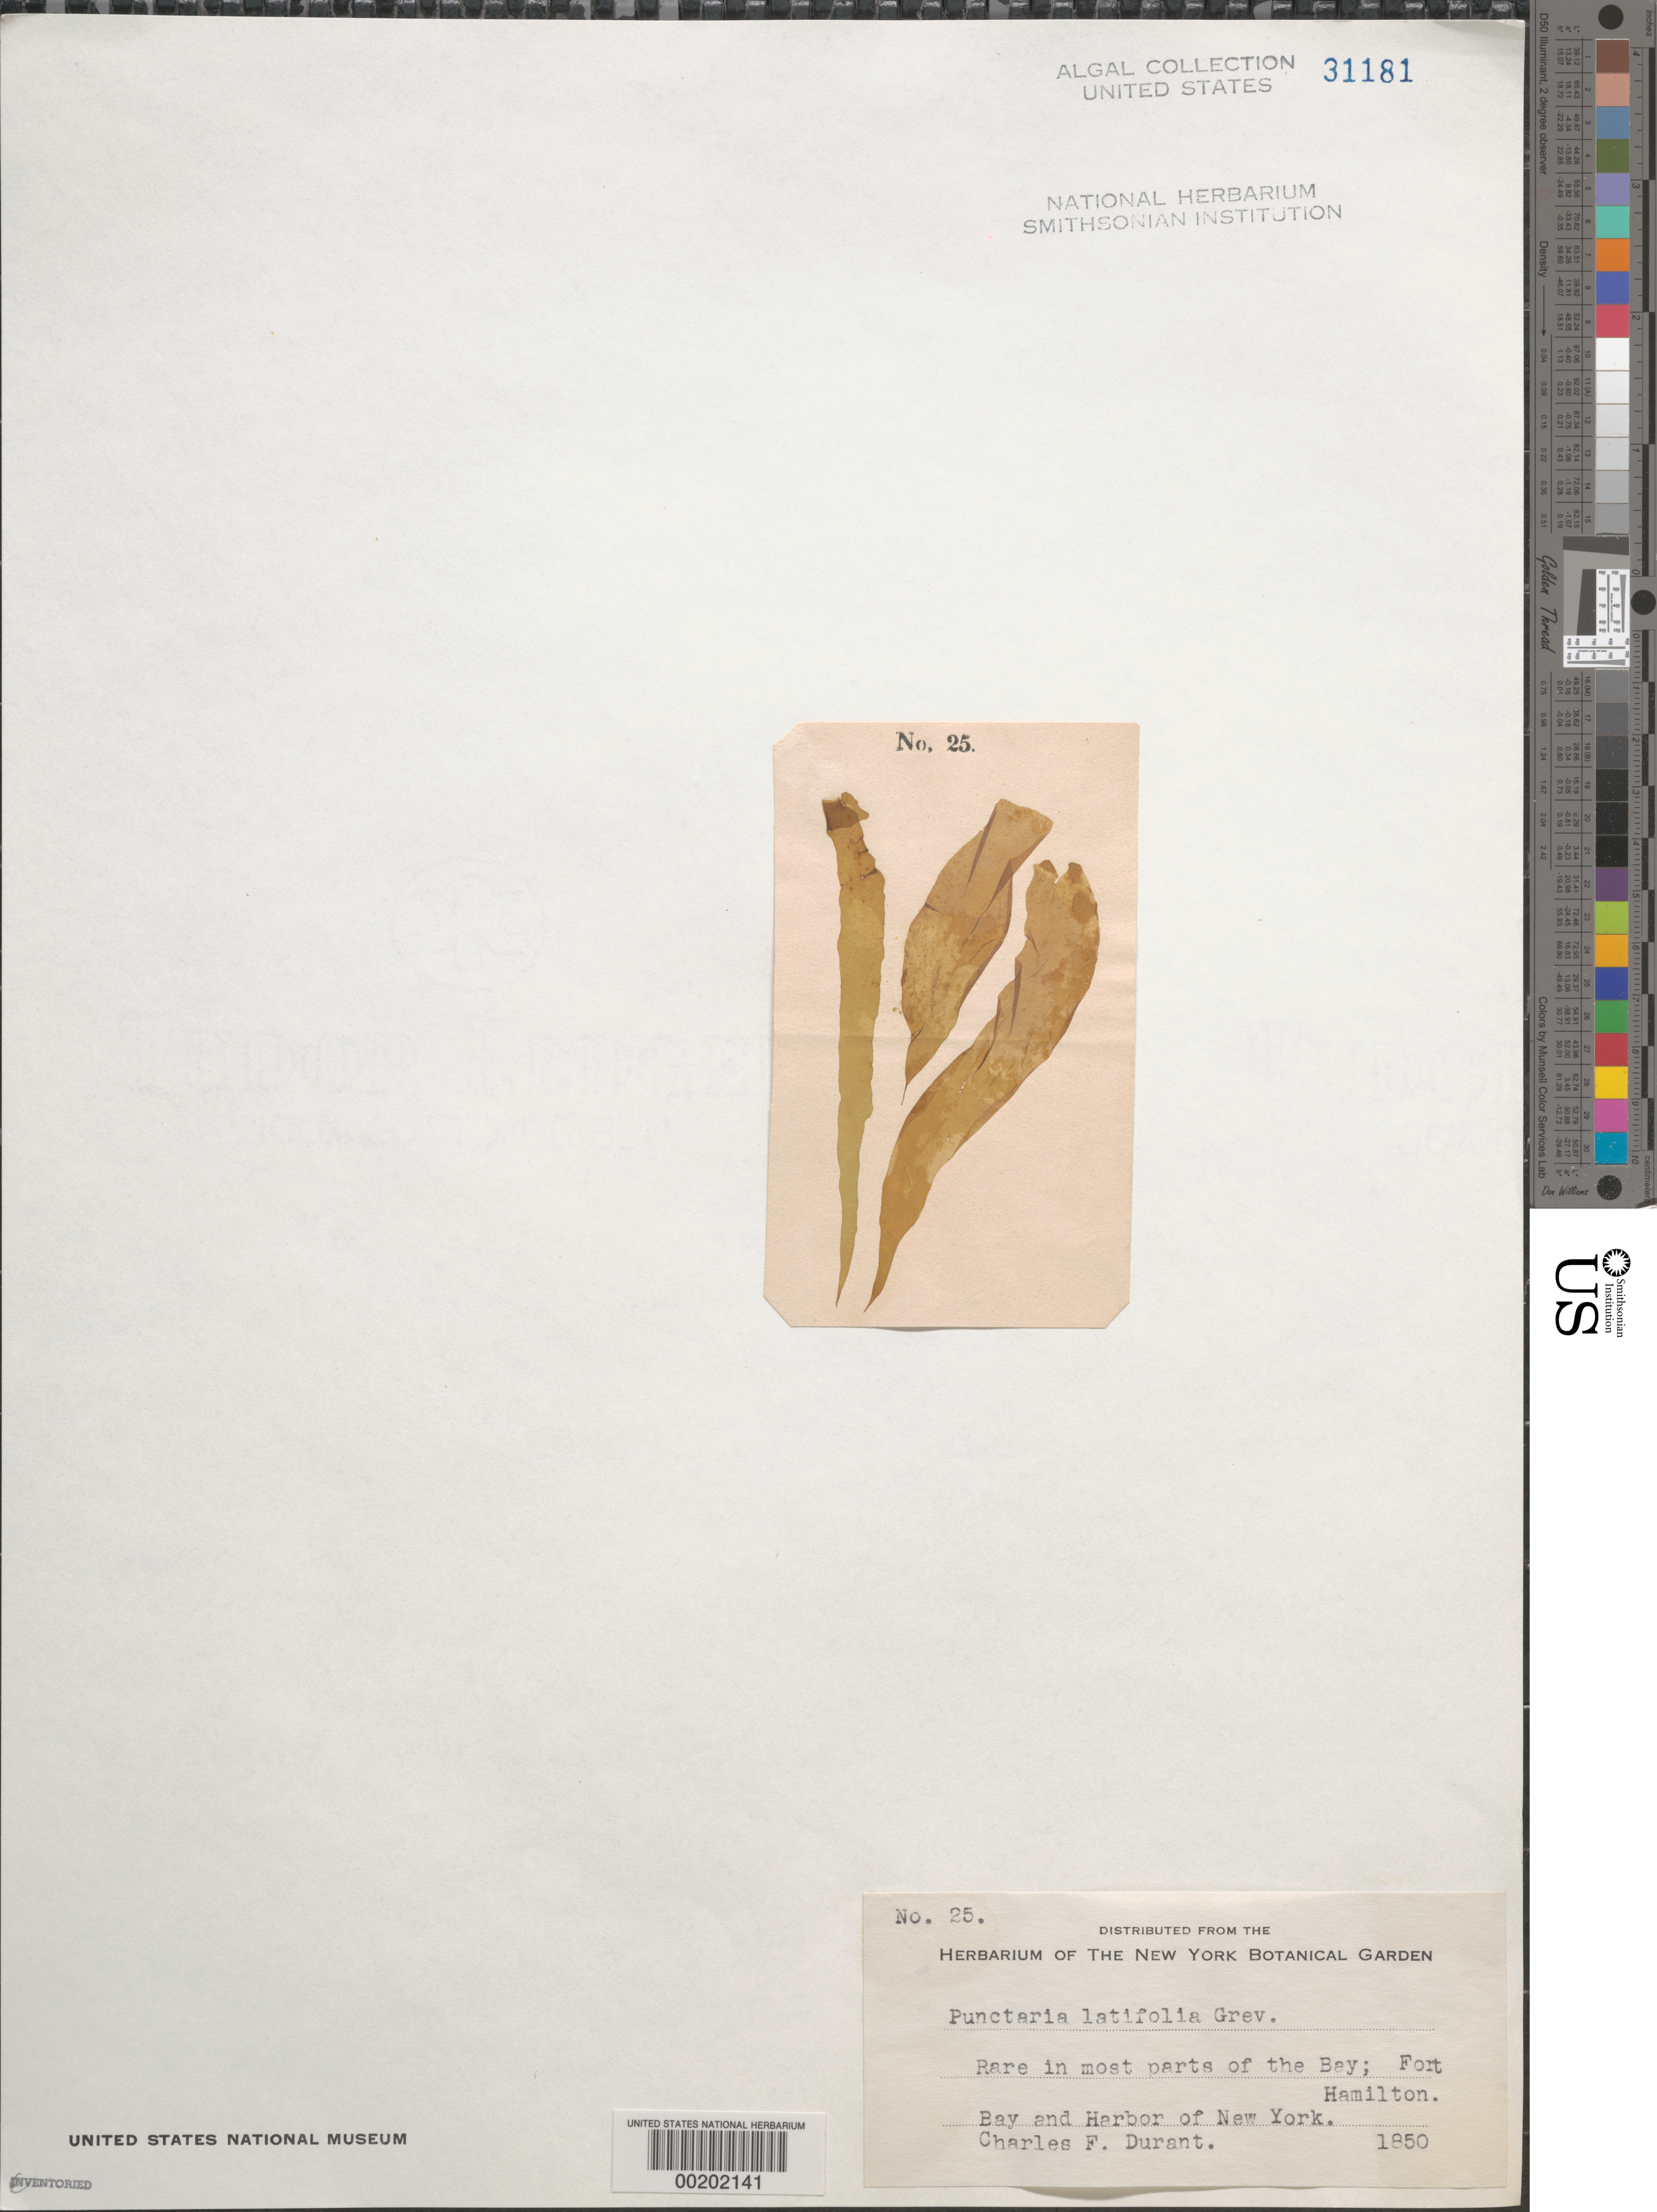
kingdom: Chromista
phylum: Ochrophyta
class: Phaeophyceae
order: Dictyosiphonales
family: Punctariaceae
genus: Punctaria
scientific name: Punctaria latifolia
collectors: C. Durant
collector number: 25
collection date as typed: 1850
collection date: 1850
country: United States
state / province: New York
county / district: Kings County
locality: Fort Hamilton, Brooklyn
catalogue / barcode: US 31181